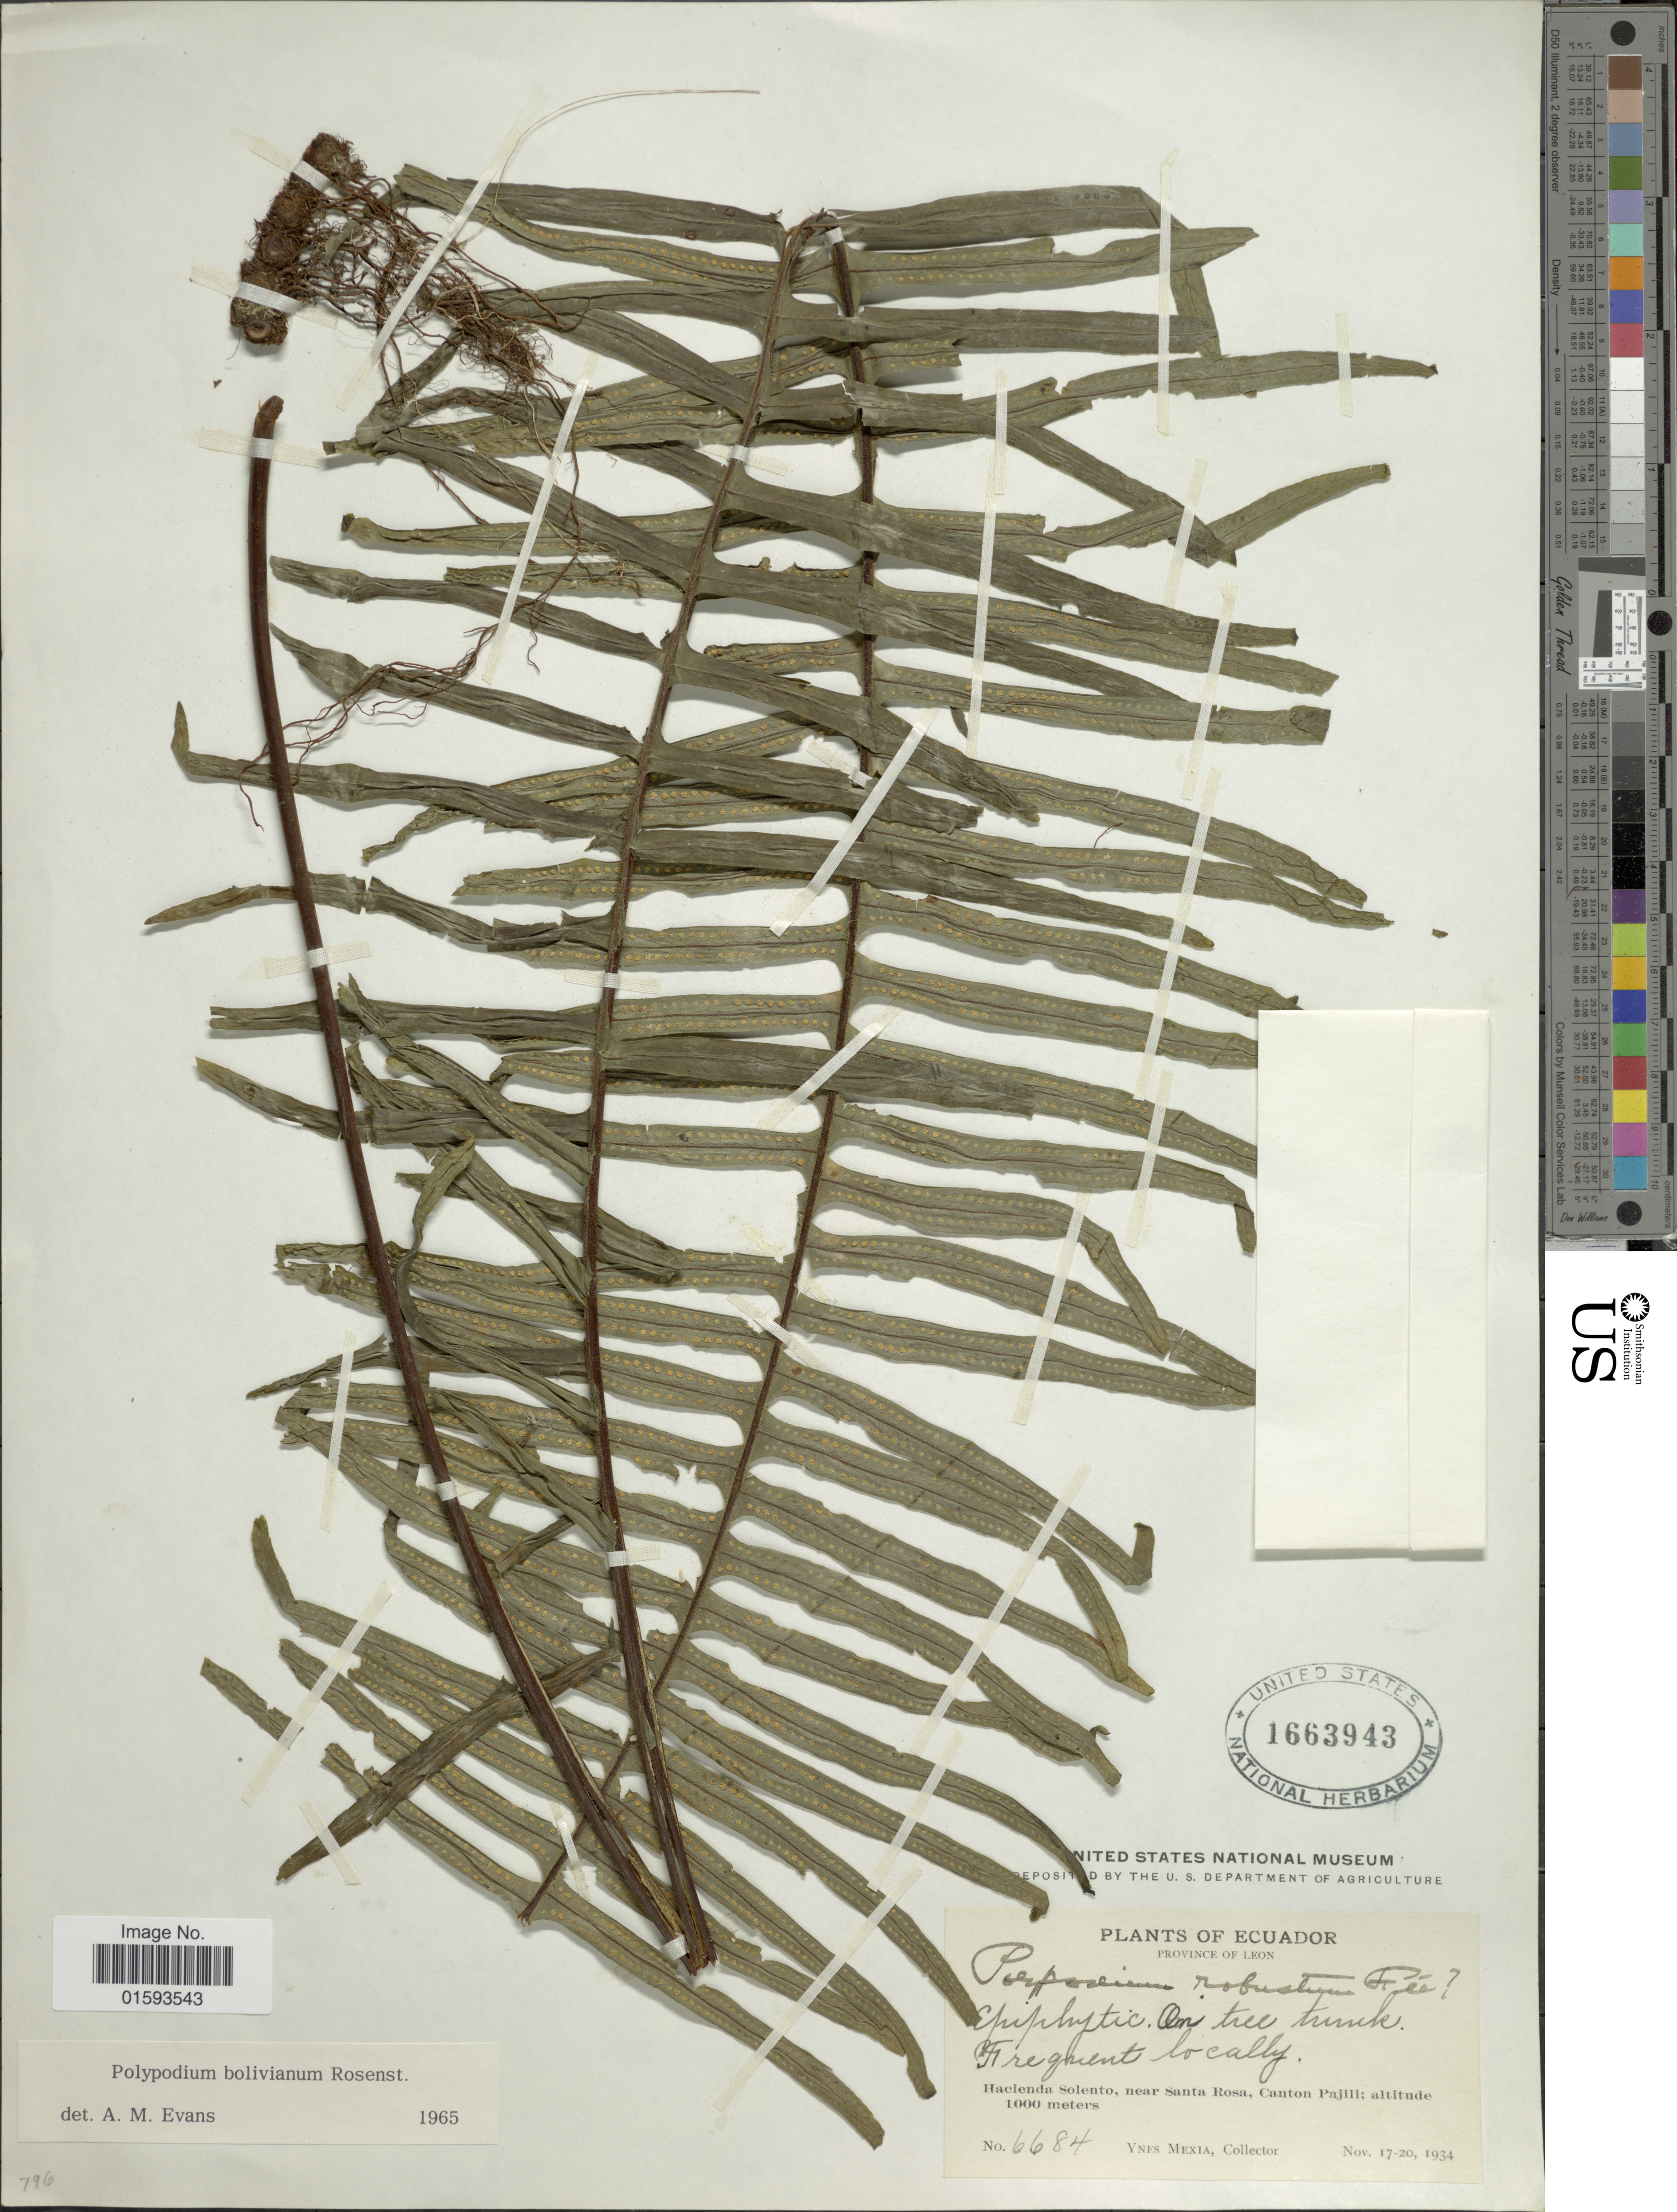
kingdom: Plantae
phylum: Tracheophyta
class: Polypodiopsida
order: Polypodiales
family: Polypodiaceae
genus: Pecluma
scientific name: Pecluma divaricata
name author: (E. Fourn.) Mickel & Beitel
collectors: Y. Mexia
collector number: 6684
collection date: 1934-11-17/1934-11-20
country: Venezuela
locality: Province Leon, Hacienda Solento, near Santa Rosa, Canton Pajili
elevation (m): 1000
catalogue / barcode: US 1663943